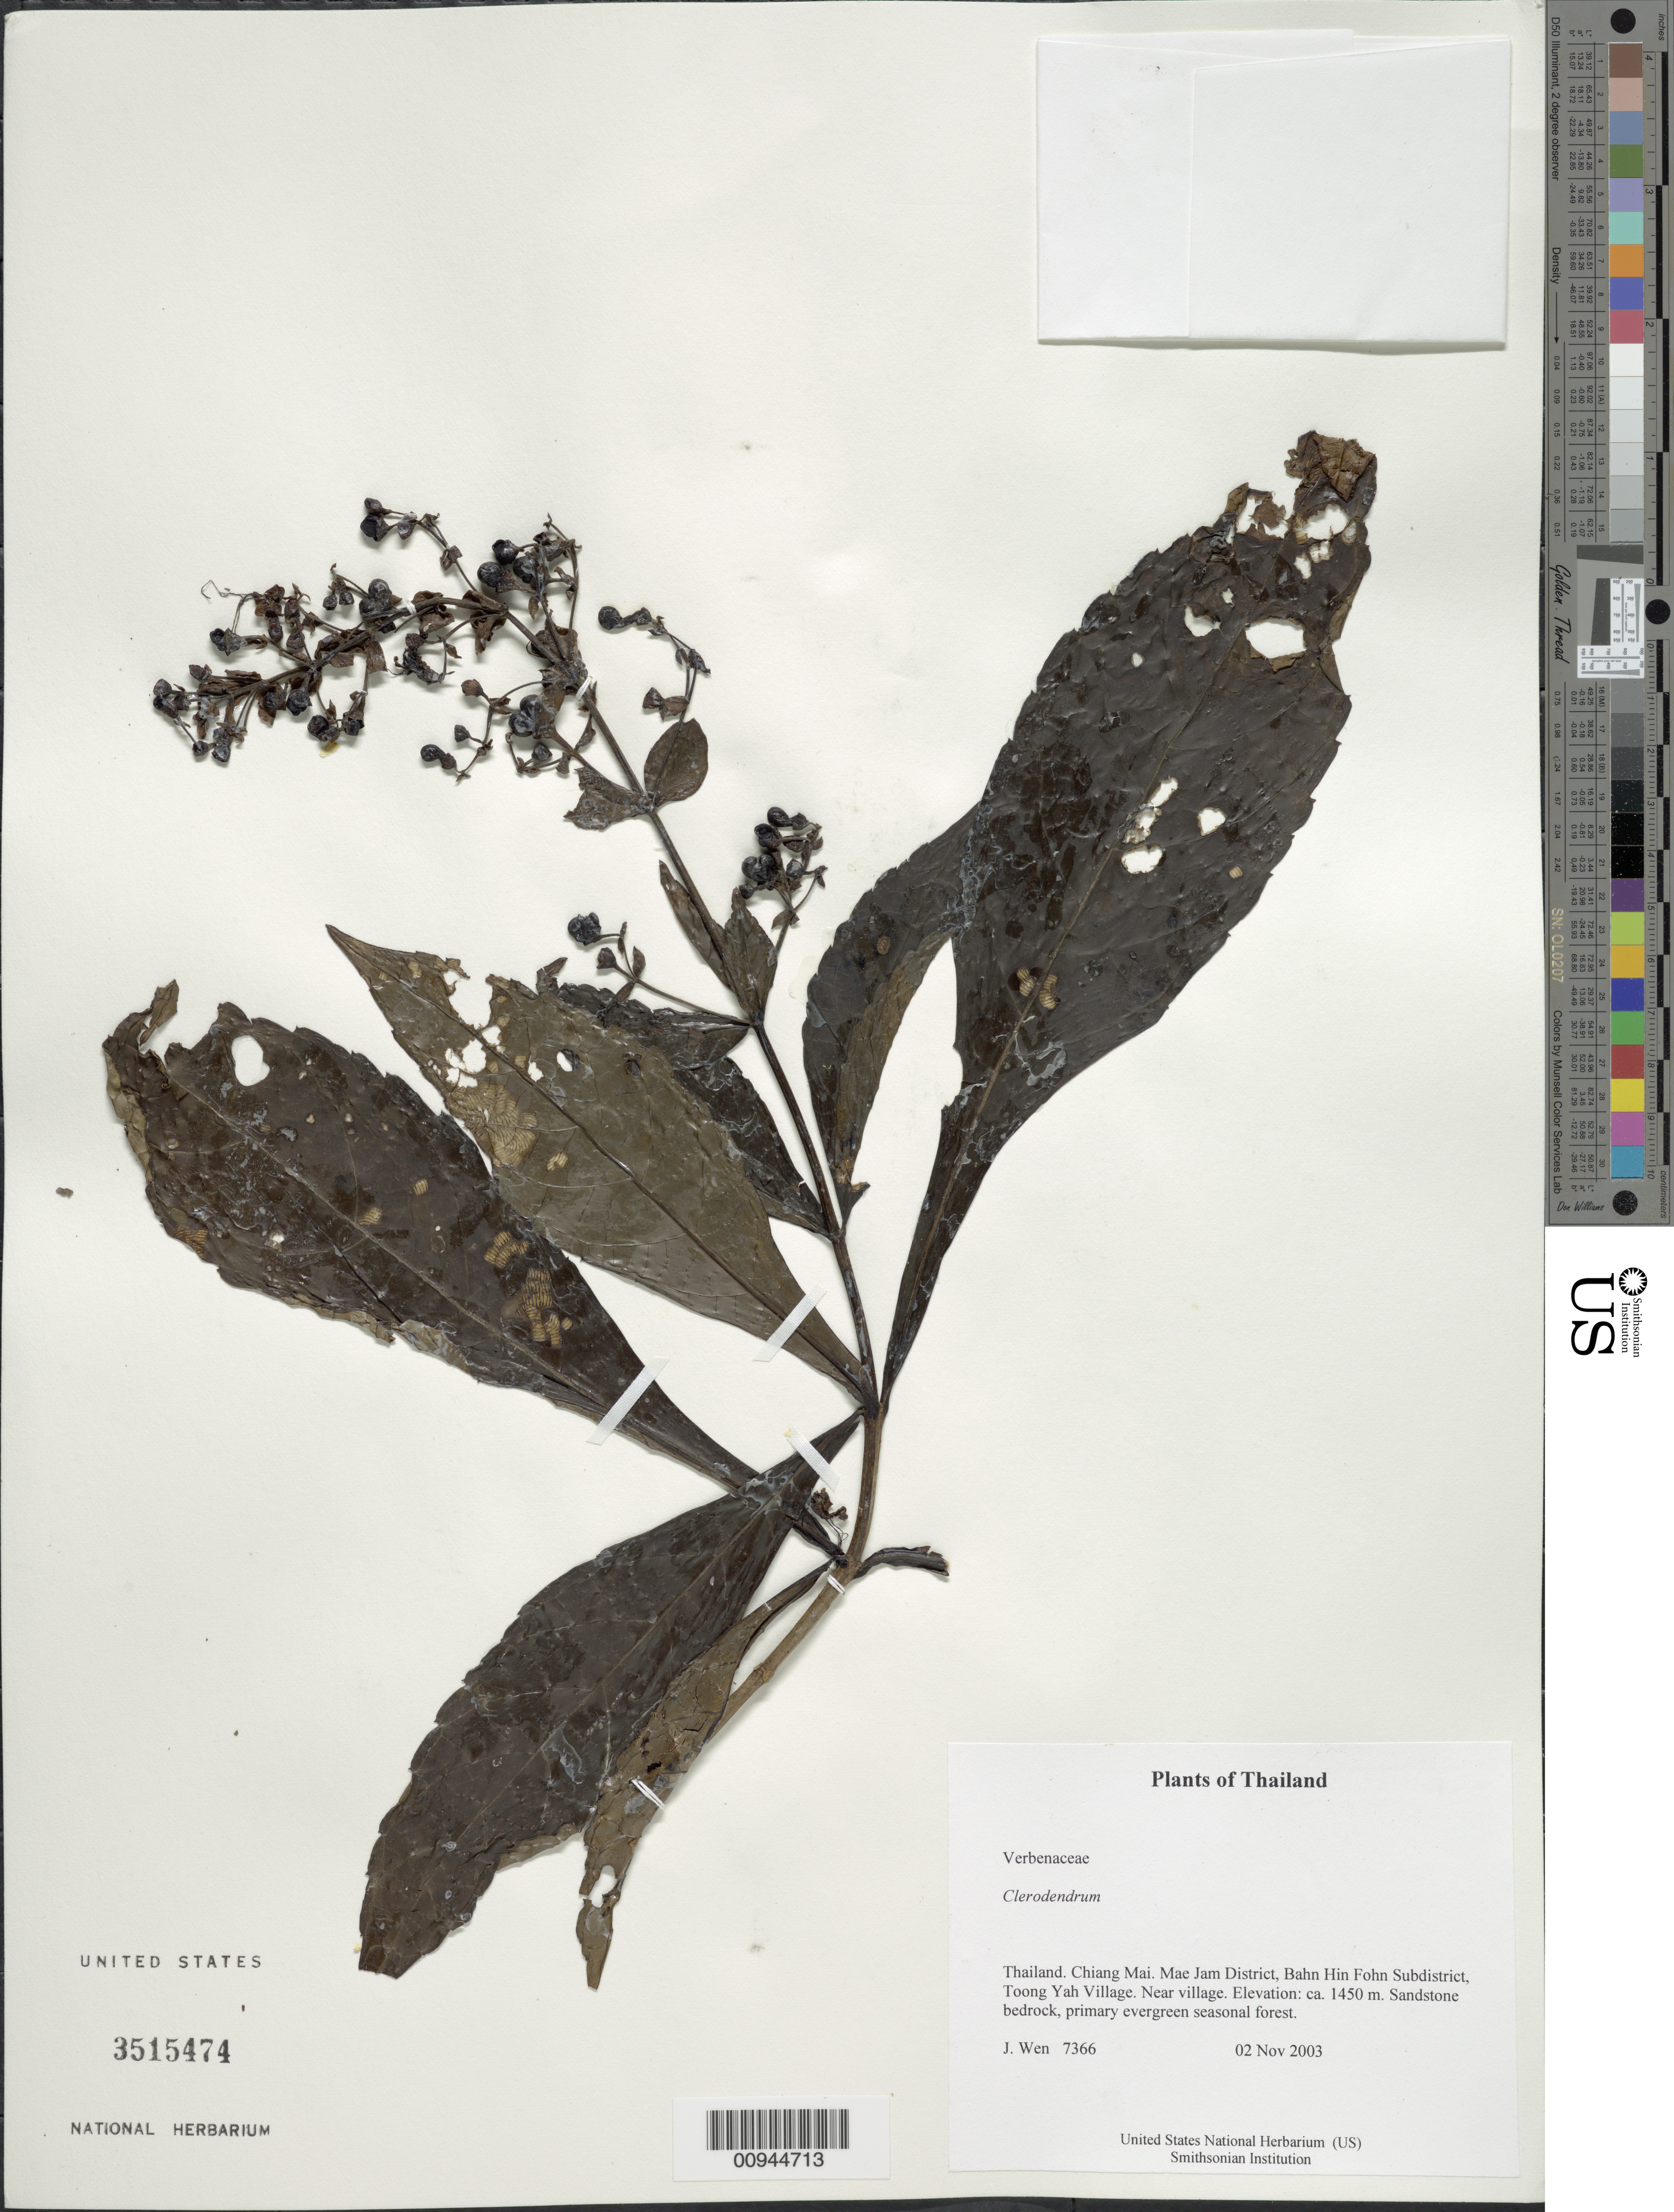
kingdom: Plantae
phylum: Tracheophyta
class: Magnoliopsida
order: Lamiales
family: Lamiaceae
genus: Clerodendrum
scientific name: Clerodendrum sp.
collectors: J. Wen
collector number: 7366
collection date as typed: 02 Nov 2003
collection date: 2003-11-02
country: Thailand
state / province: Chiang Mai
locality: Mae Jam District, Bahn Hin Fohn Subdistrict, Toong Yah Village. Near village.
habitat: Sandstone bedrock, primary evergreen seasonal forest.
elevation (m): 1450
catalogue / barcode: US 3515474